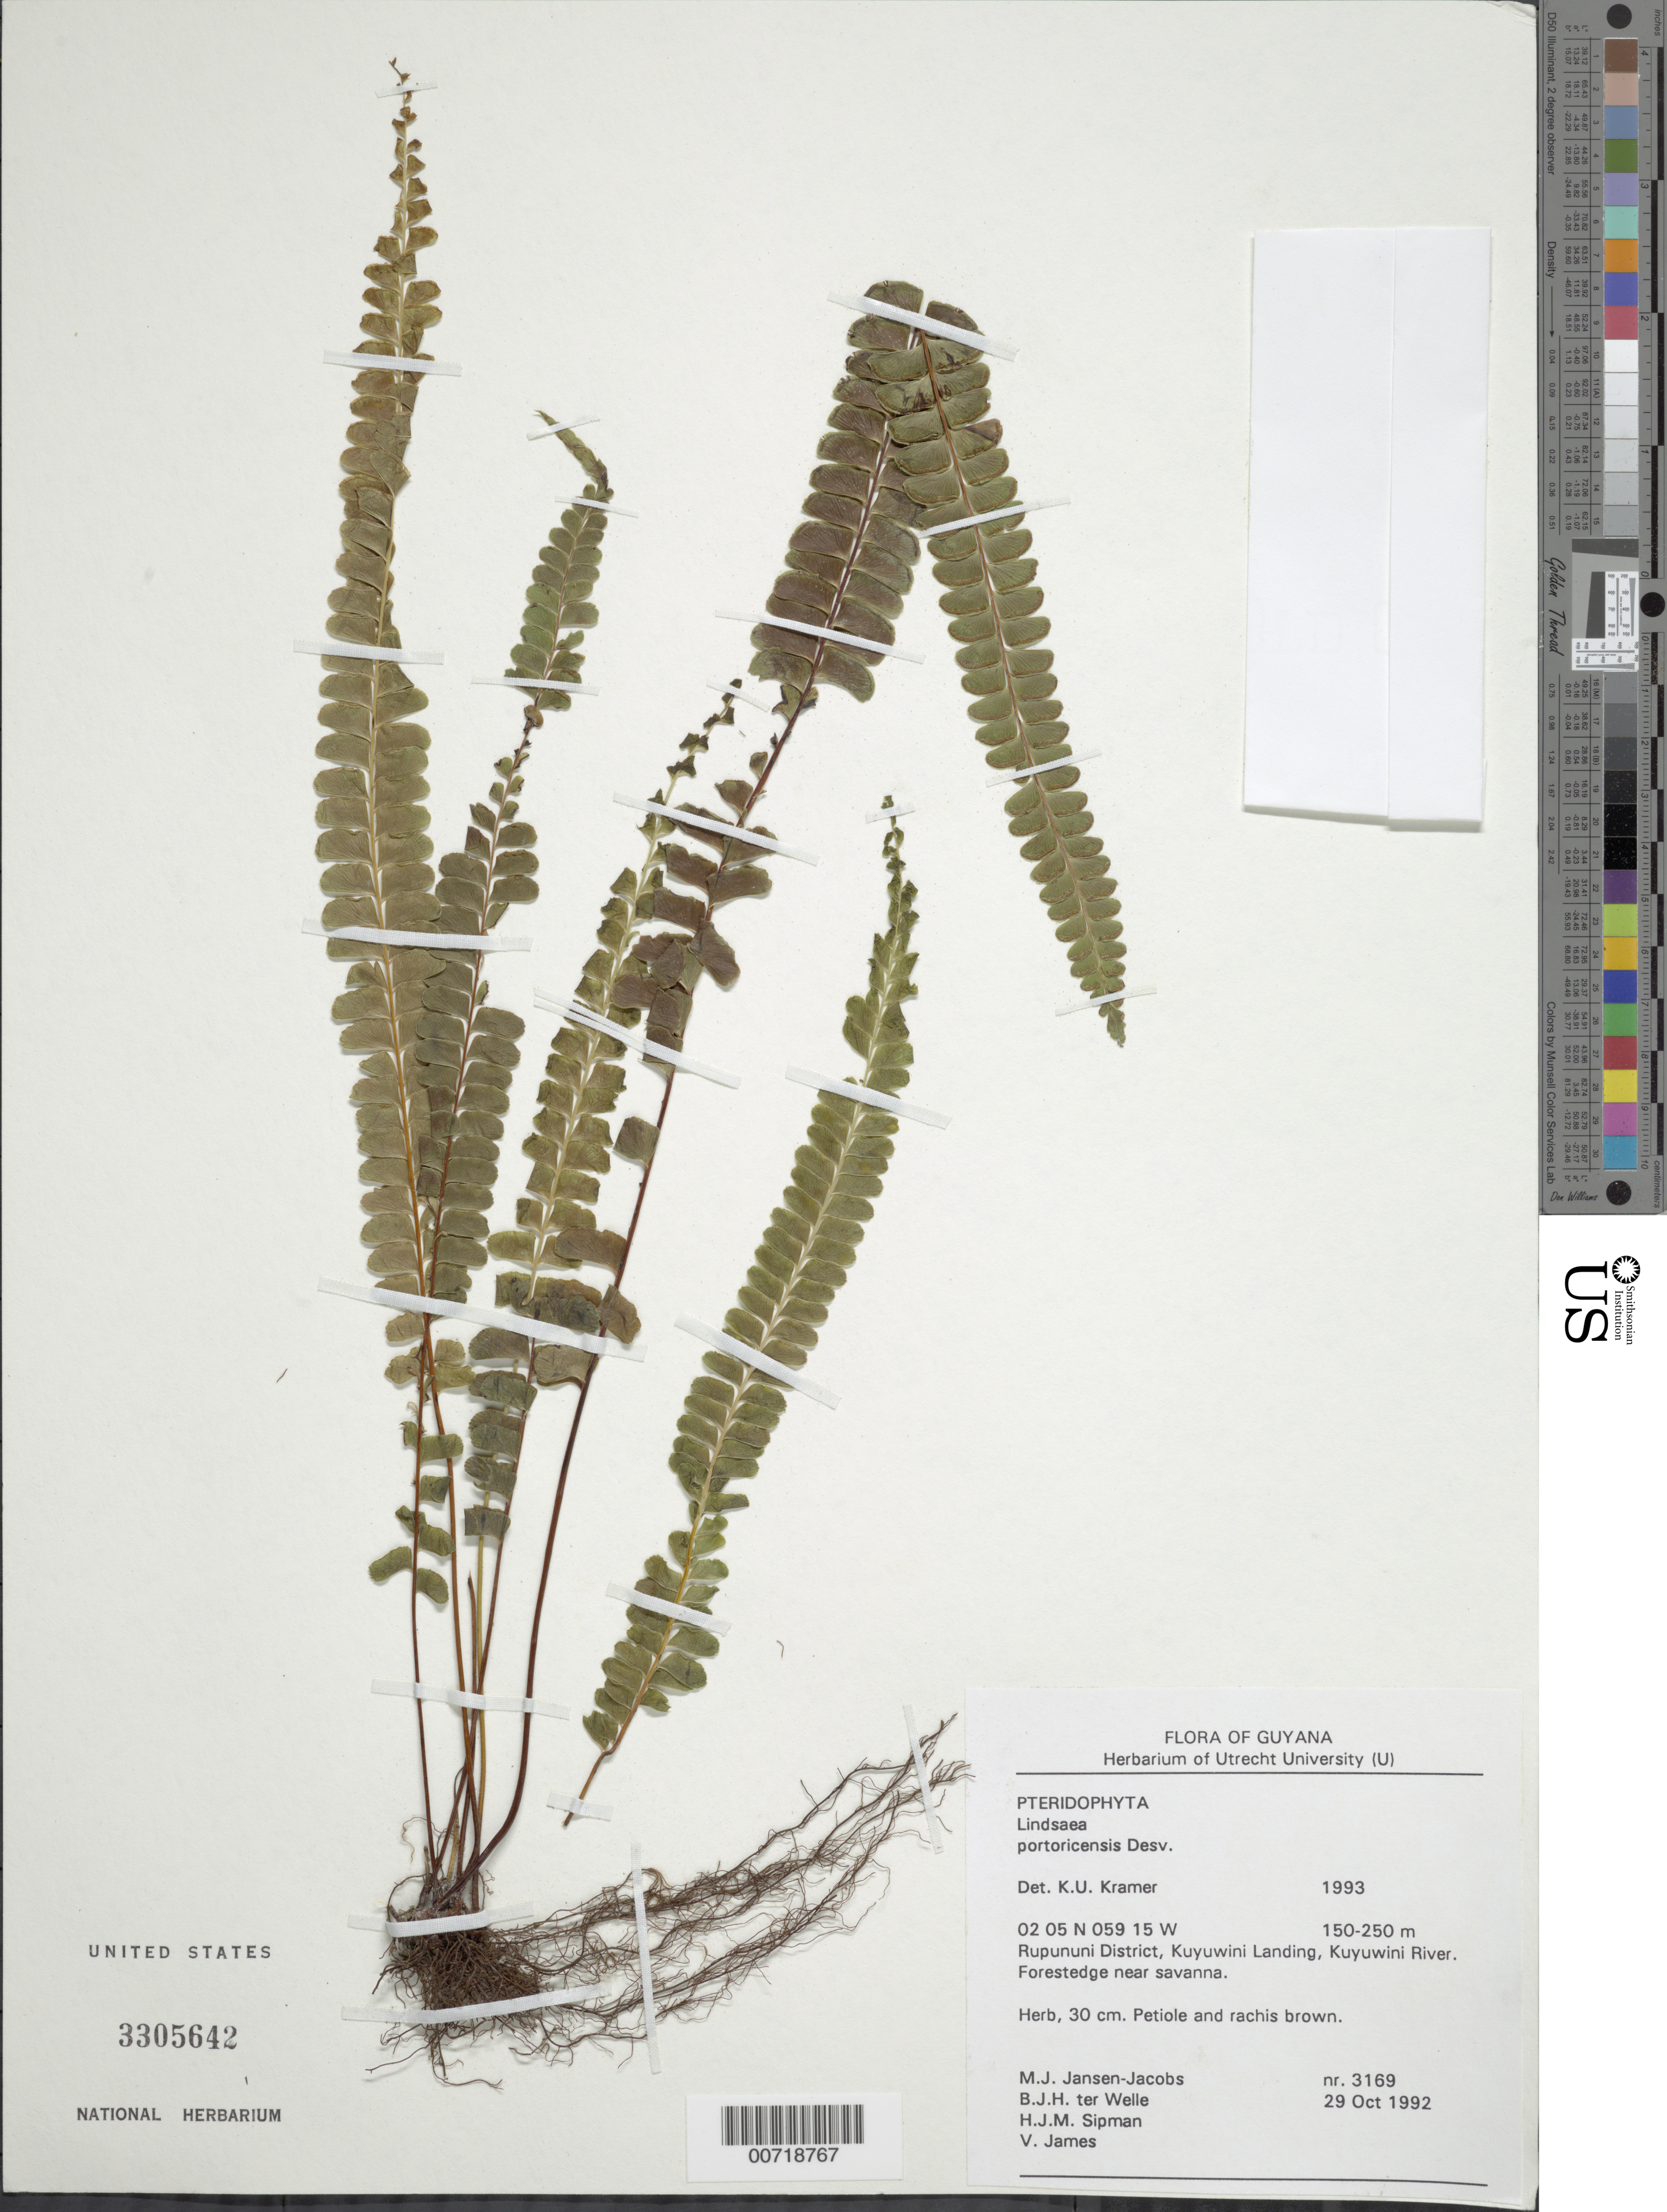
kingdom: Plantae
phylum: Tracheophyta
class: Polypodiopsida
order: Polypodiales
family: Lindsaeaceae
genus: Lindsaea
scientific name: Lindsaea portoricensis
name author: Desv.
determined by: Kramer, K. U.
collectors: M. J. Jansen-Jacobs, B. Welle, H. J. M. Sipman & V. James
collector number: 3169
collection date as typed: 29-Oct-92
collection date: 1992-10-29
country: Guyana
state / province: U. Takutu-U. Essequibo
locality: Kuyuwini Landing, Kuyuwini River, Rupununi District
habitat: Forest edge near savanna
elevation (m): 150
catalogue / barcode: US 3305642